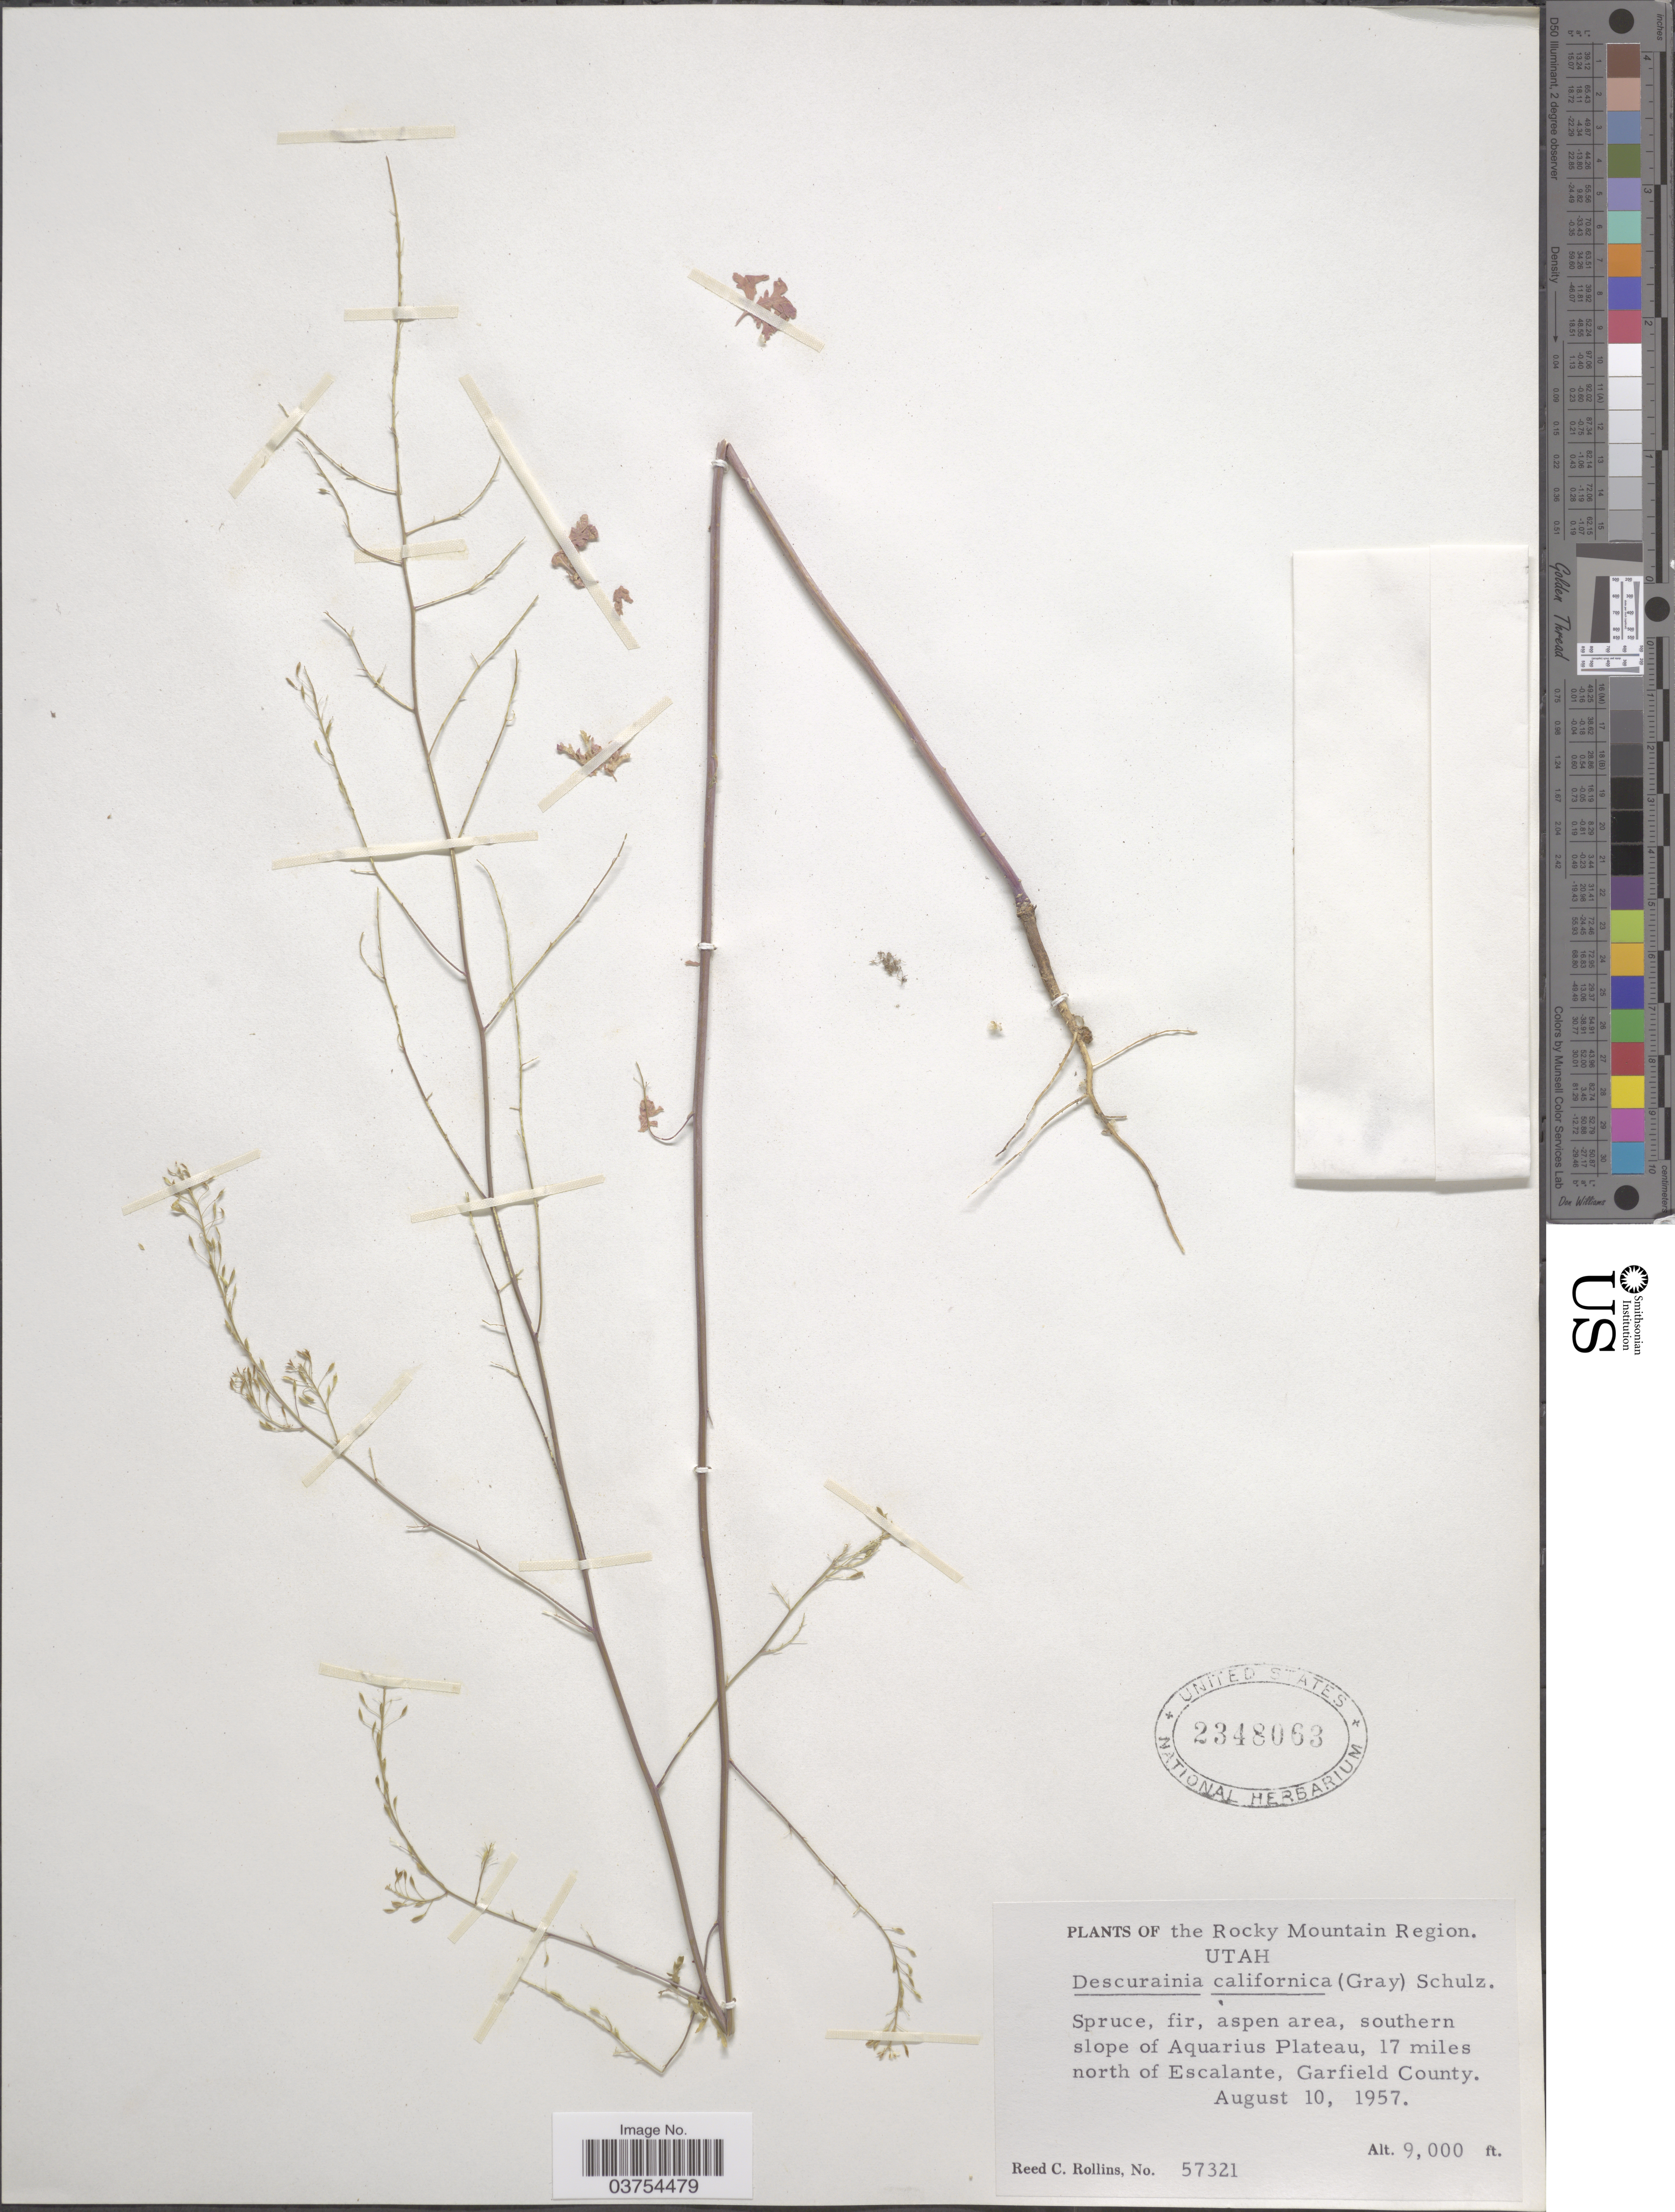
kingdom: Plantae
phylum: Tracheophyta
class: Magnoliopsida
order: Brassicales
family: Brassicaceae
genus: Descurainia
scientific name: Descurainia californica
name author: (A. Gray) O.E. Schulz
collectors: R. C. Rollins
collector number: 57321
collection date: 1957-08-10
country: United States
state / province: Utah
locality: The Rocky Mountain Region. Aspen area, southern slope of Aquarius Plateau, 17 miles north of Escalante, Garfield County.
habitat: spruce, fir, aspen area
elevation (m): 2743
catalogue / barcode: US 2348063